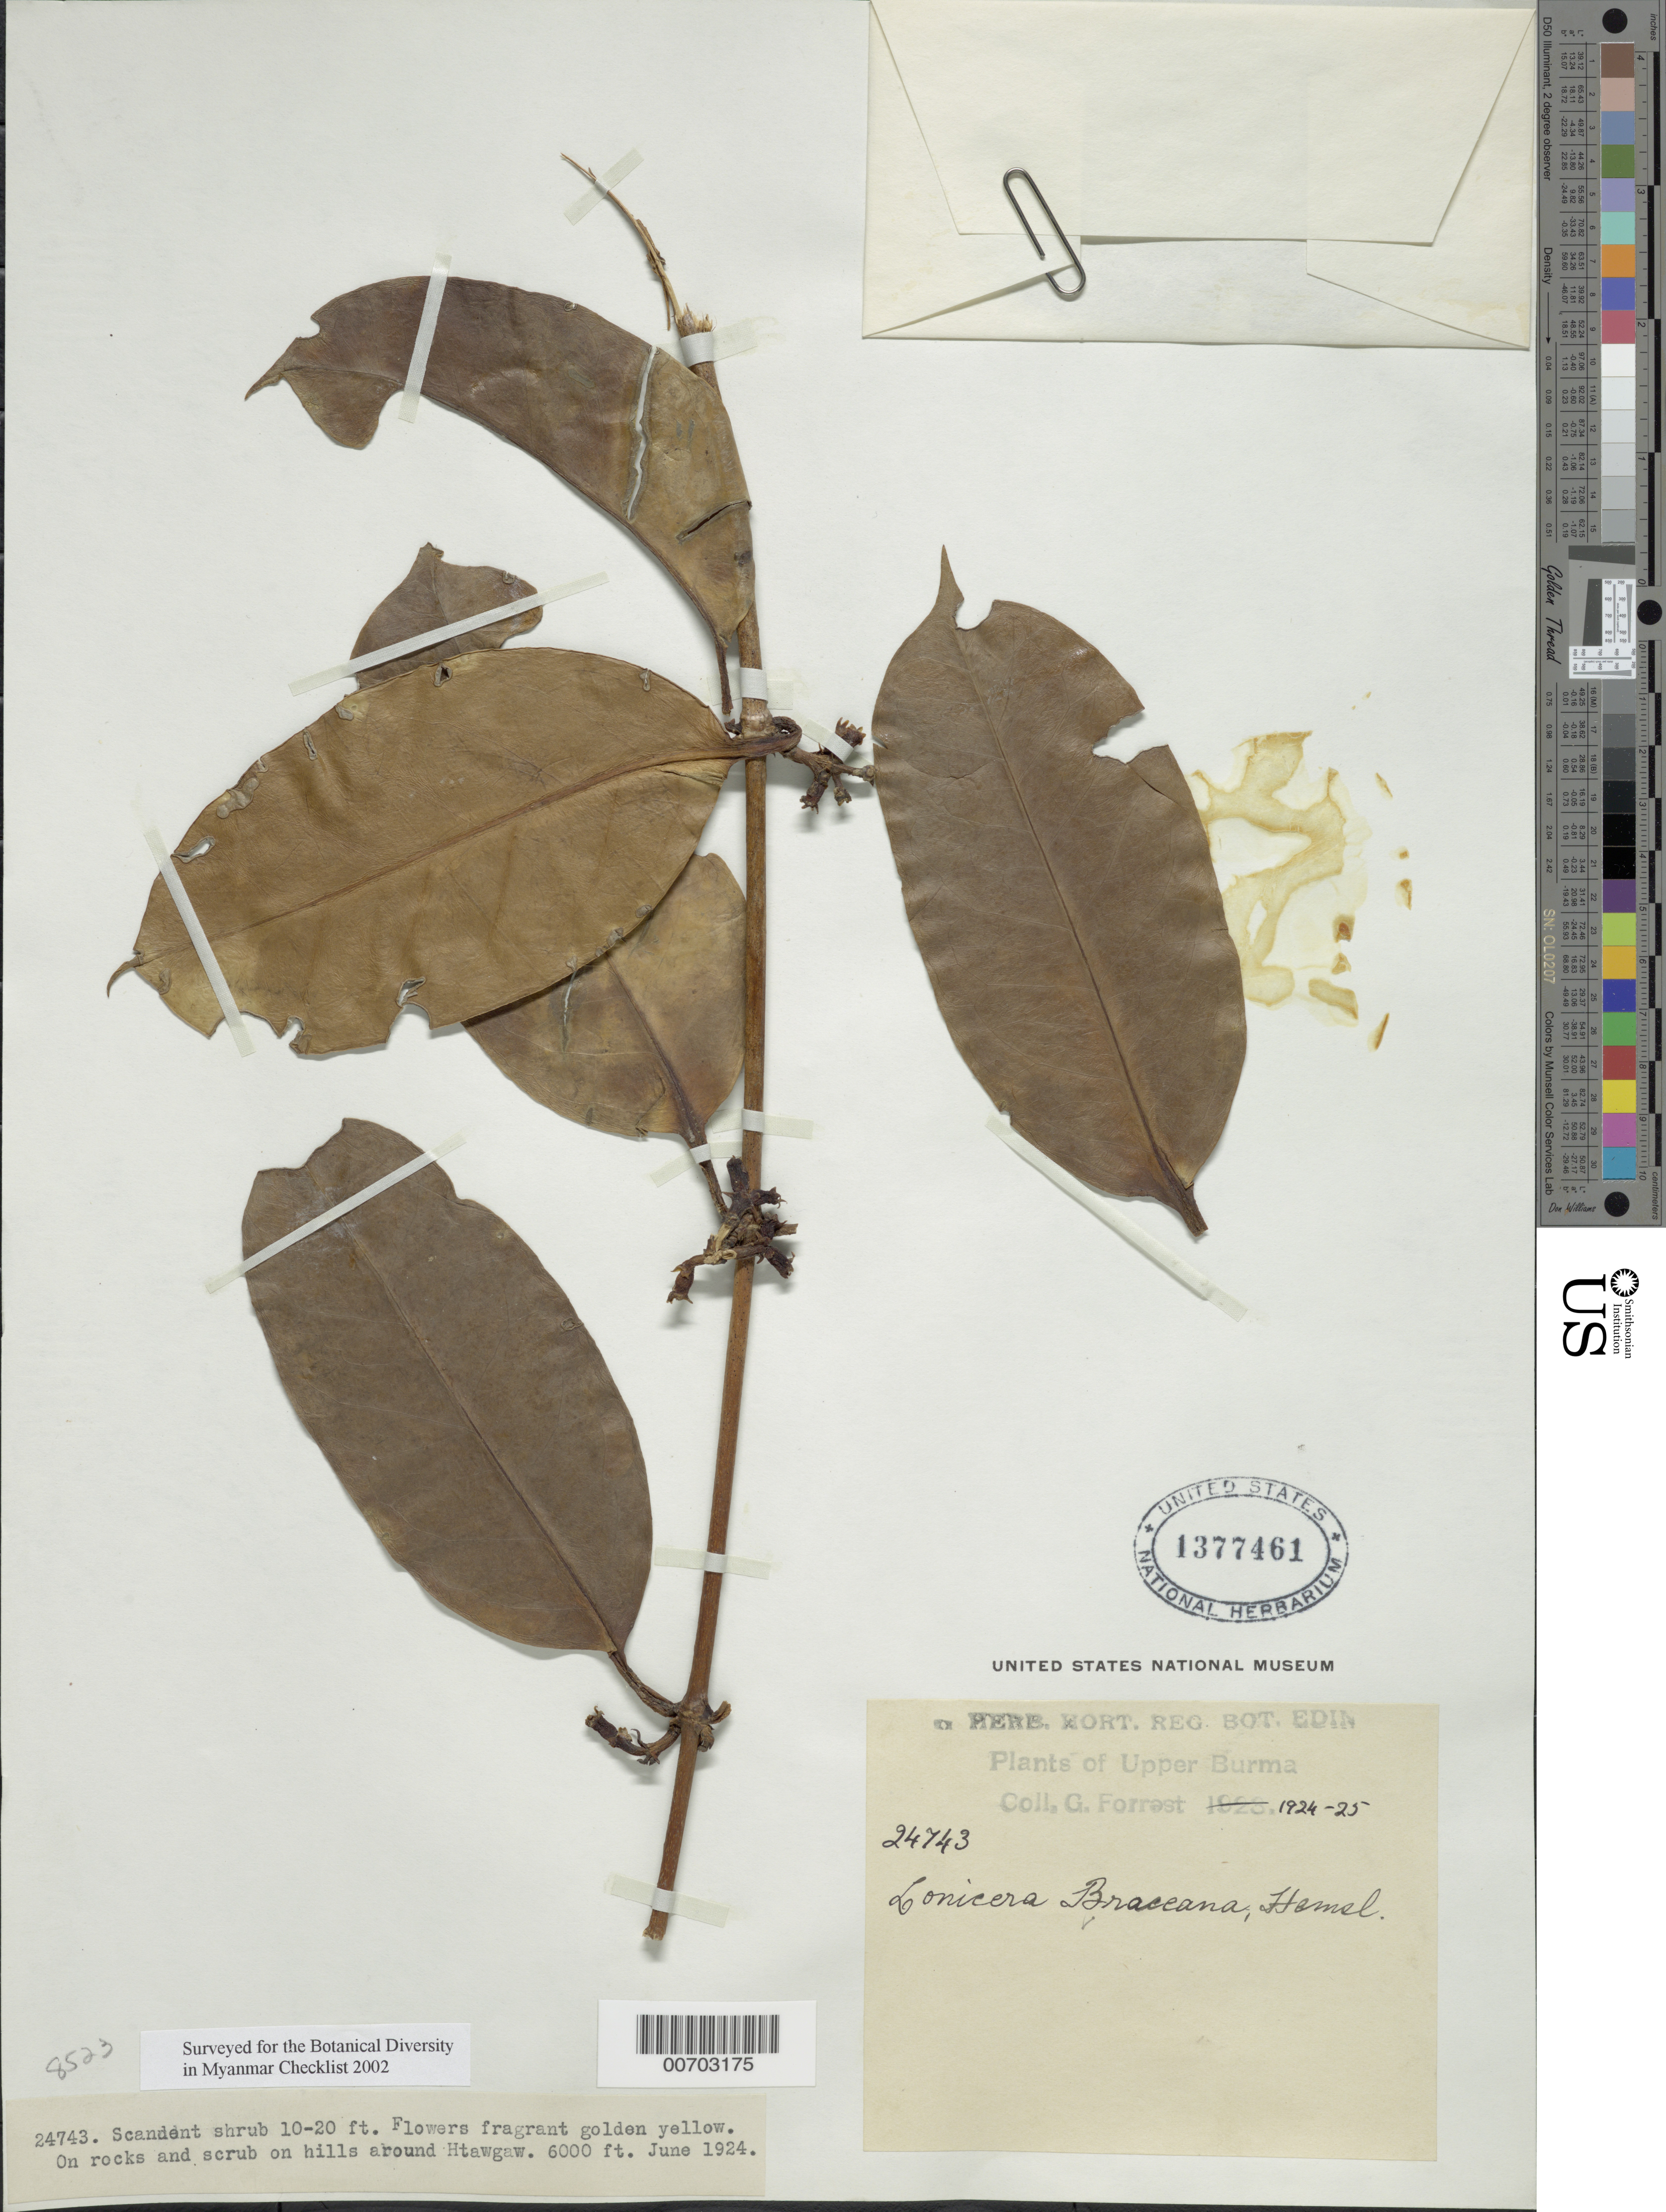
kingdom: Plantae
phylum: Tracheophyta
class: Magnoliopsida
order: Dipsacales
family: Caprifoliaceae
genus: Lonicera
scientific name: Lonicera braceana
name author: Hemsl.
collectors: G. Forrest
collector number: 24743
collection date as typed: Jun 1924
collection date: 1924-06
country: Myanmar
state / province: Kachin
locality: Htawgaw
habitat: On rocks and scrub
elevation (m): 1829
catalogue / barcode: US 1377461